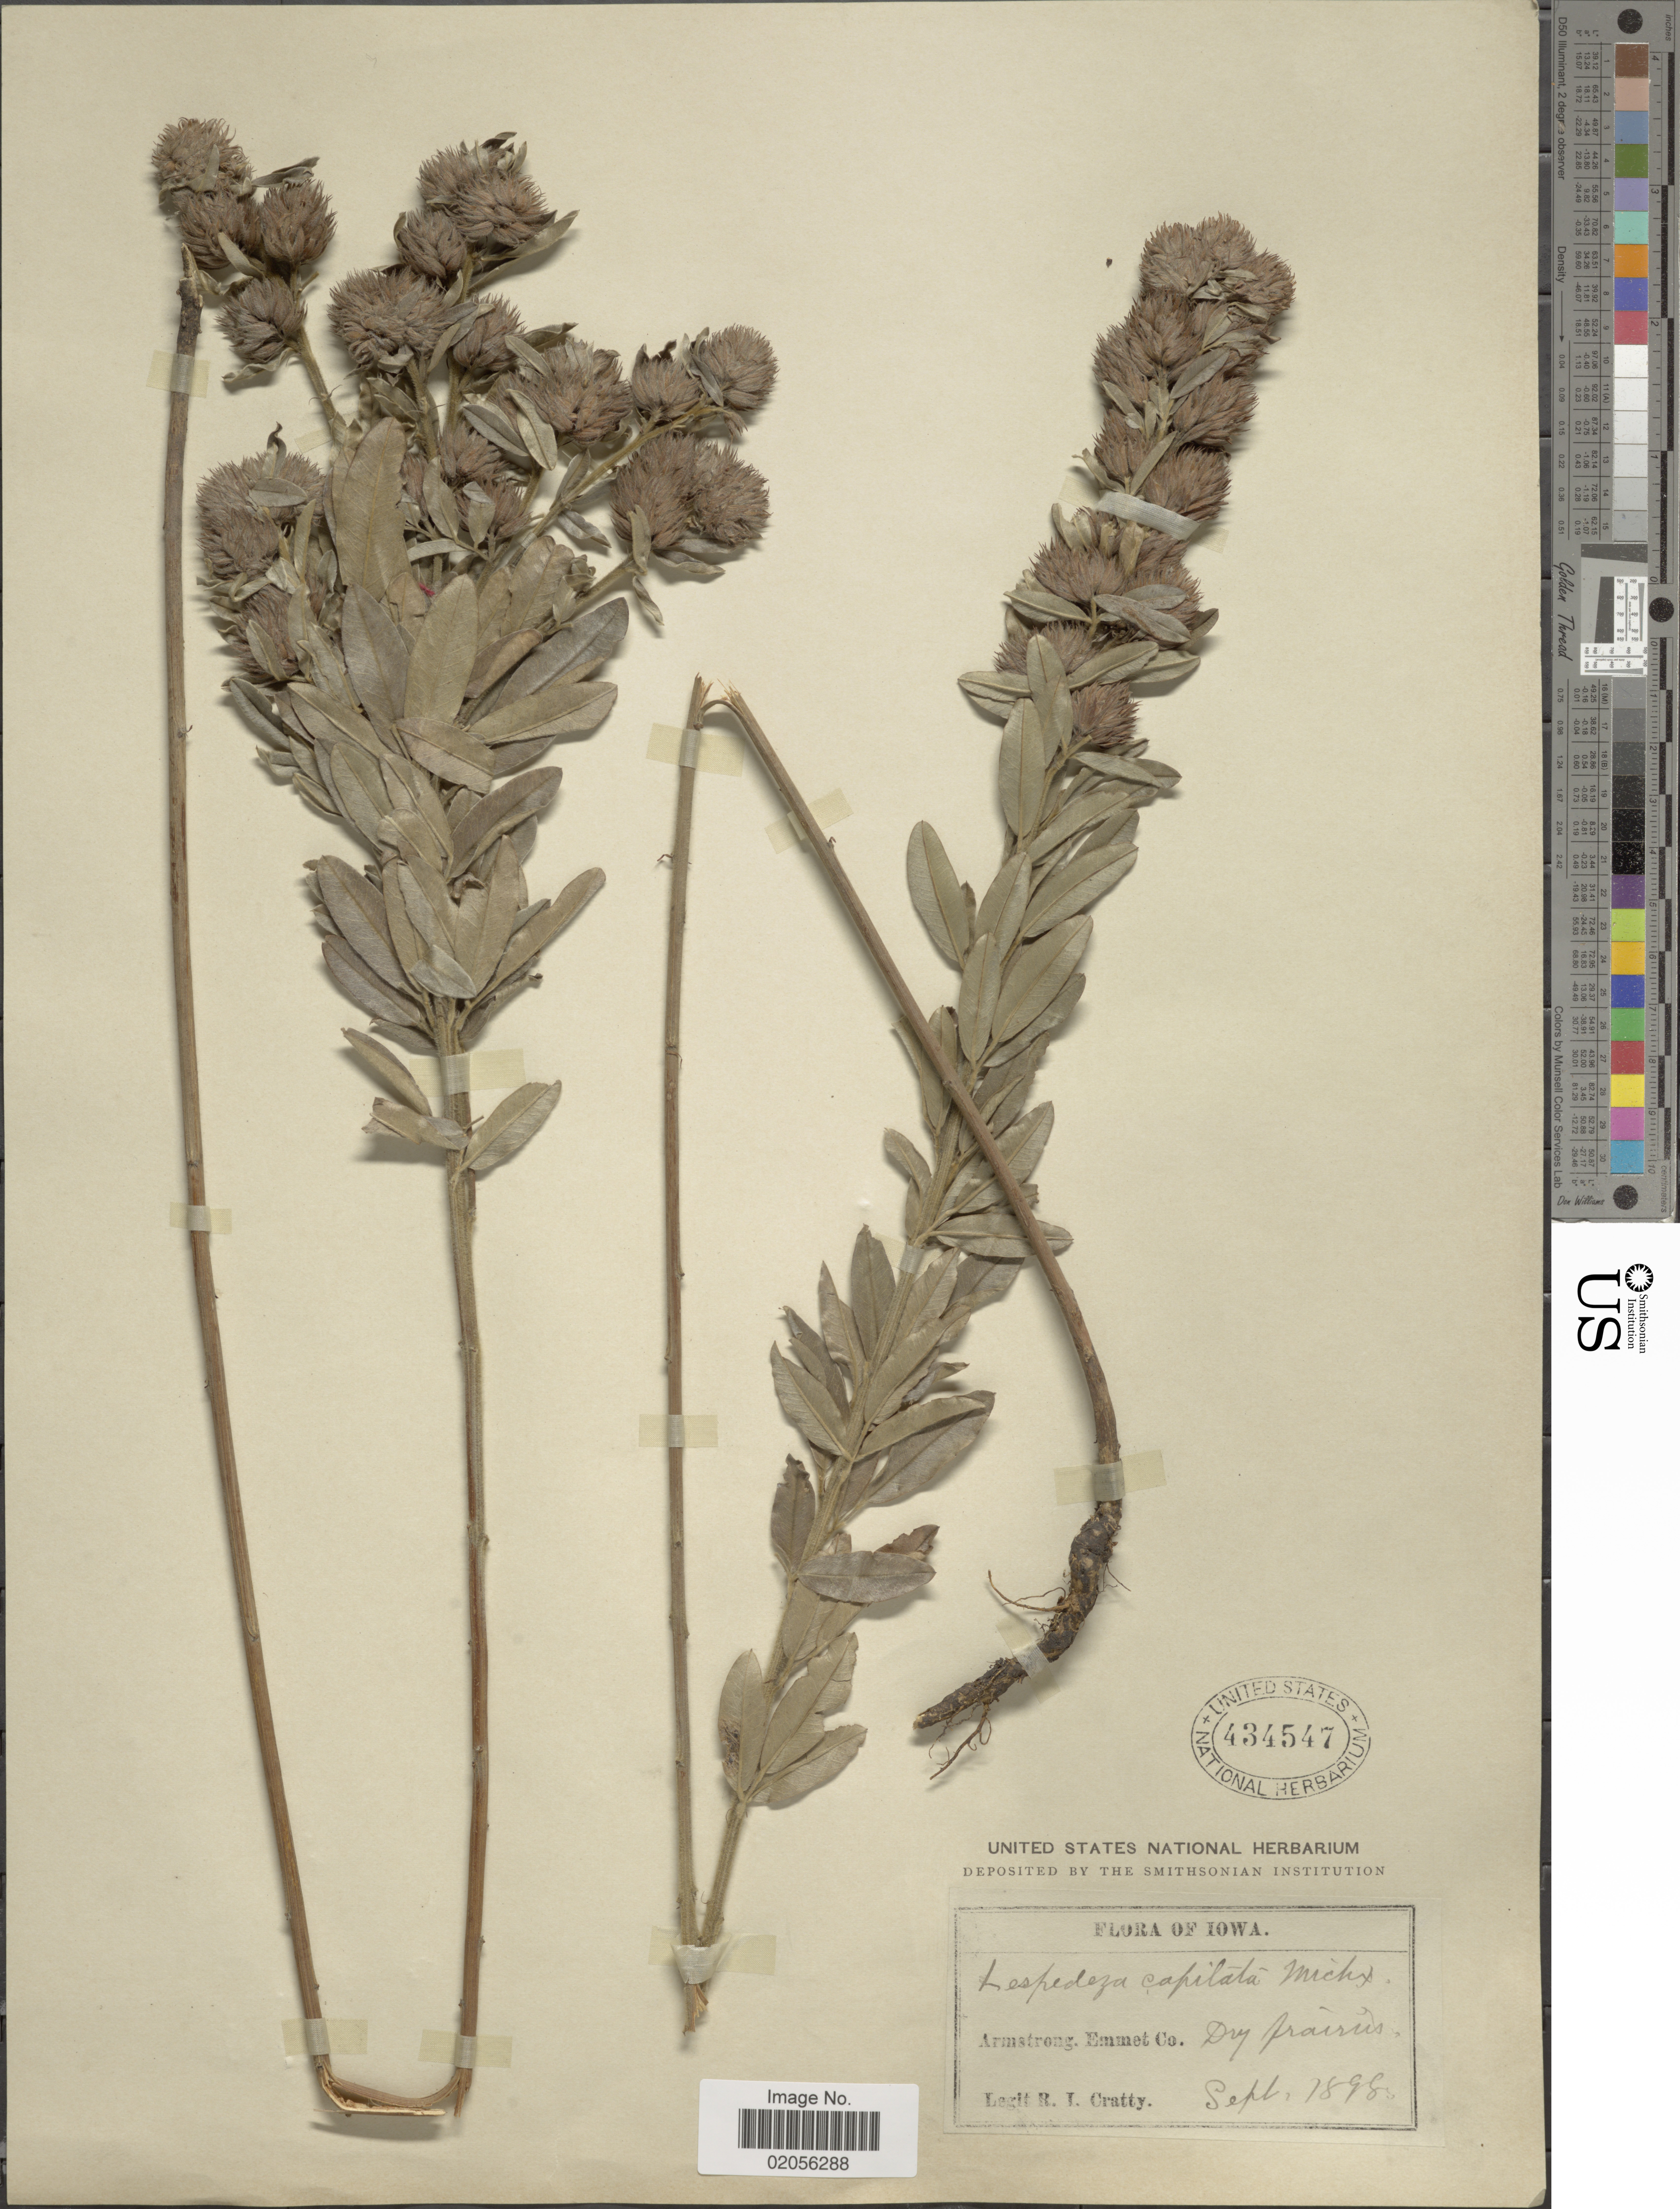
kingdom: Plantae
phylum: Tracheophyta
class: Magnoliopsida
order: Fabales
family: Fabaceae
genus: Lespedeza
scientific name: Lespedeza capitata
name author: Michx.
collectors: R. Cratty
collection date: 1898-09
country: United States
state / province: Iowa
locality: Armstrong. Emmet Co.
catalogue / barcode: US 434547